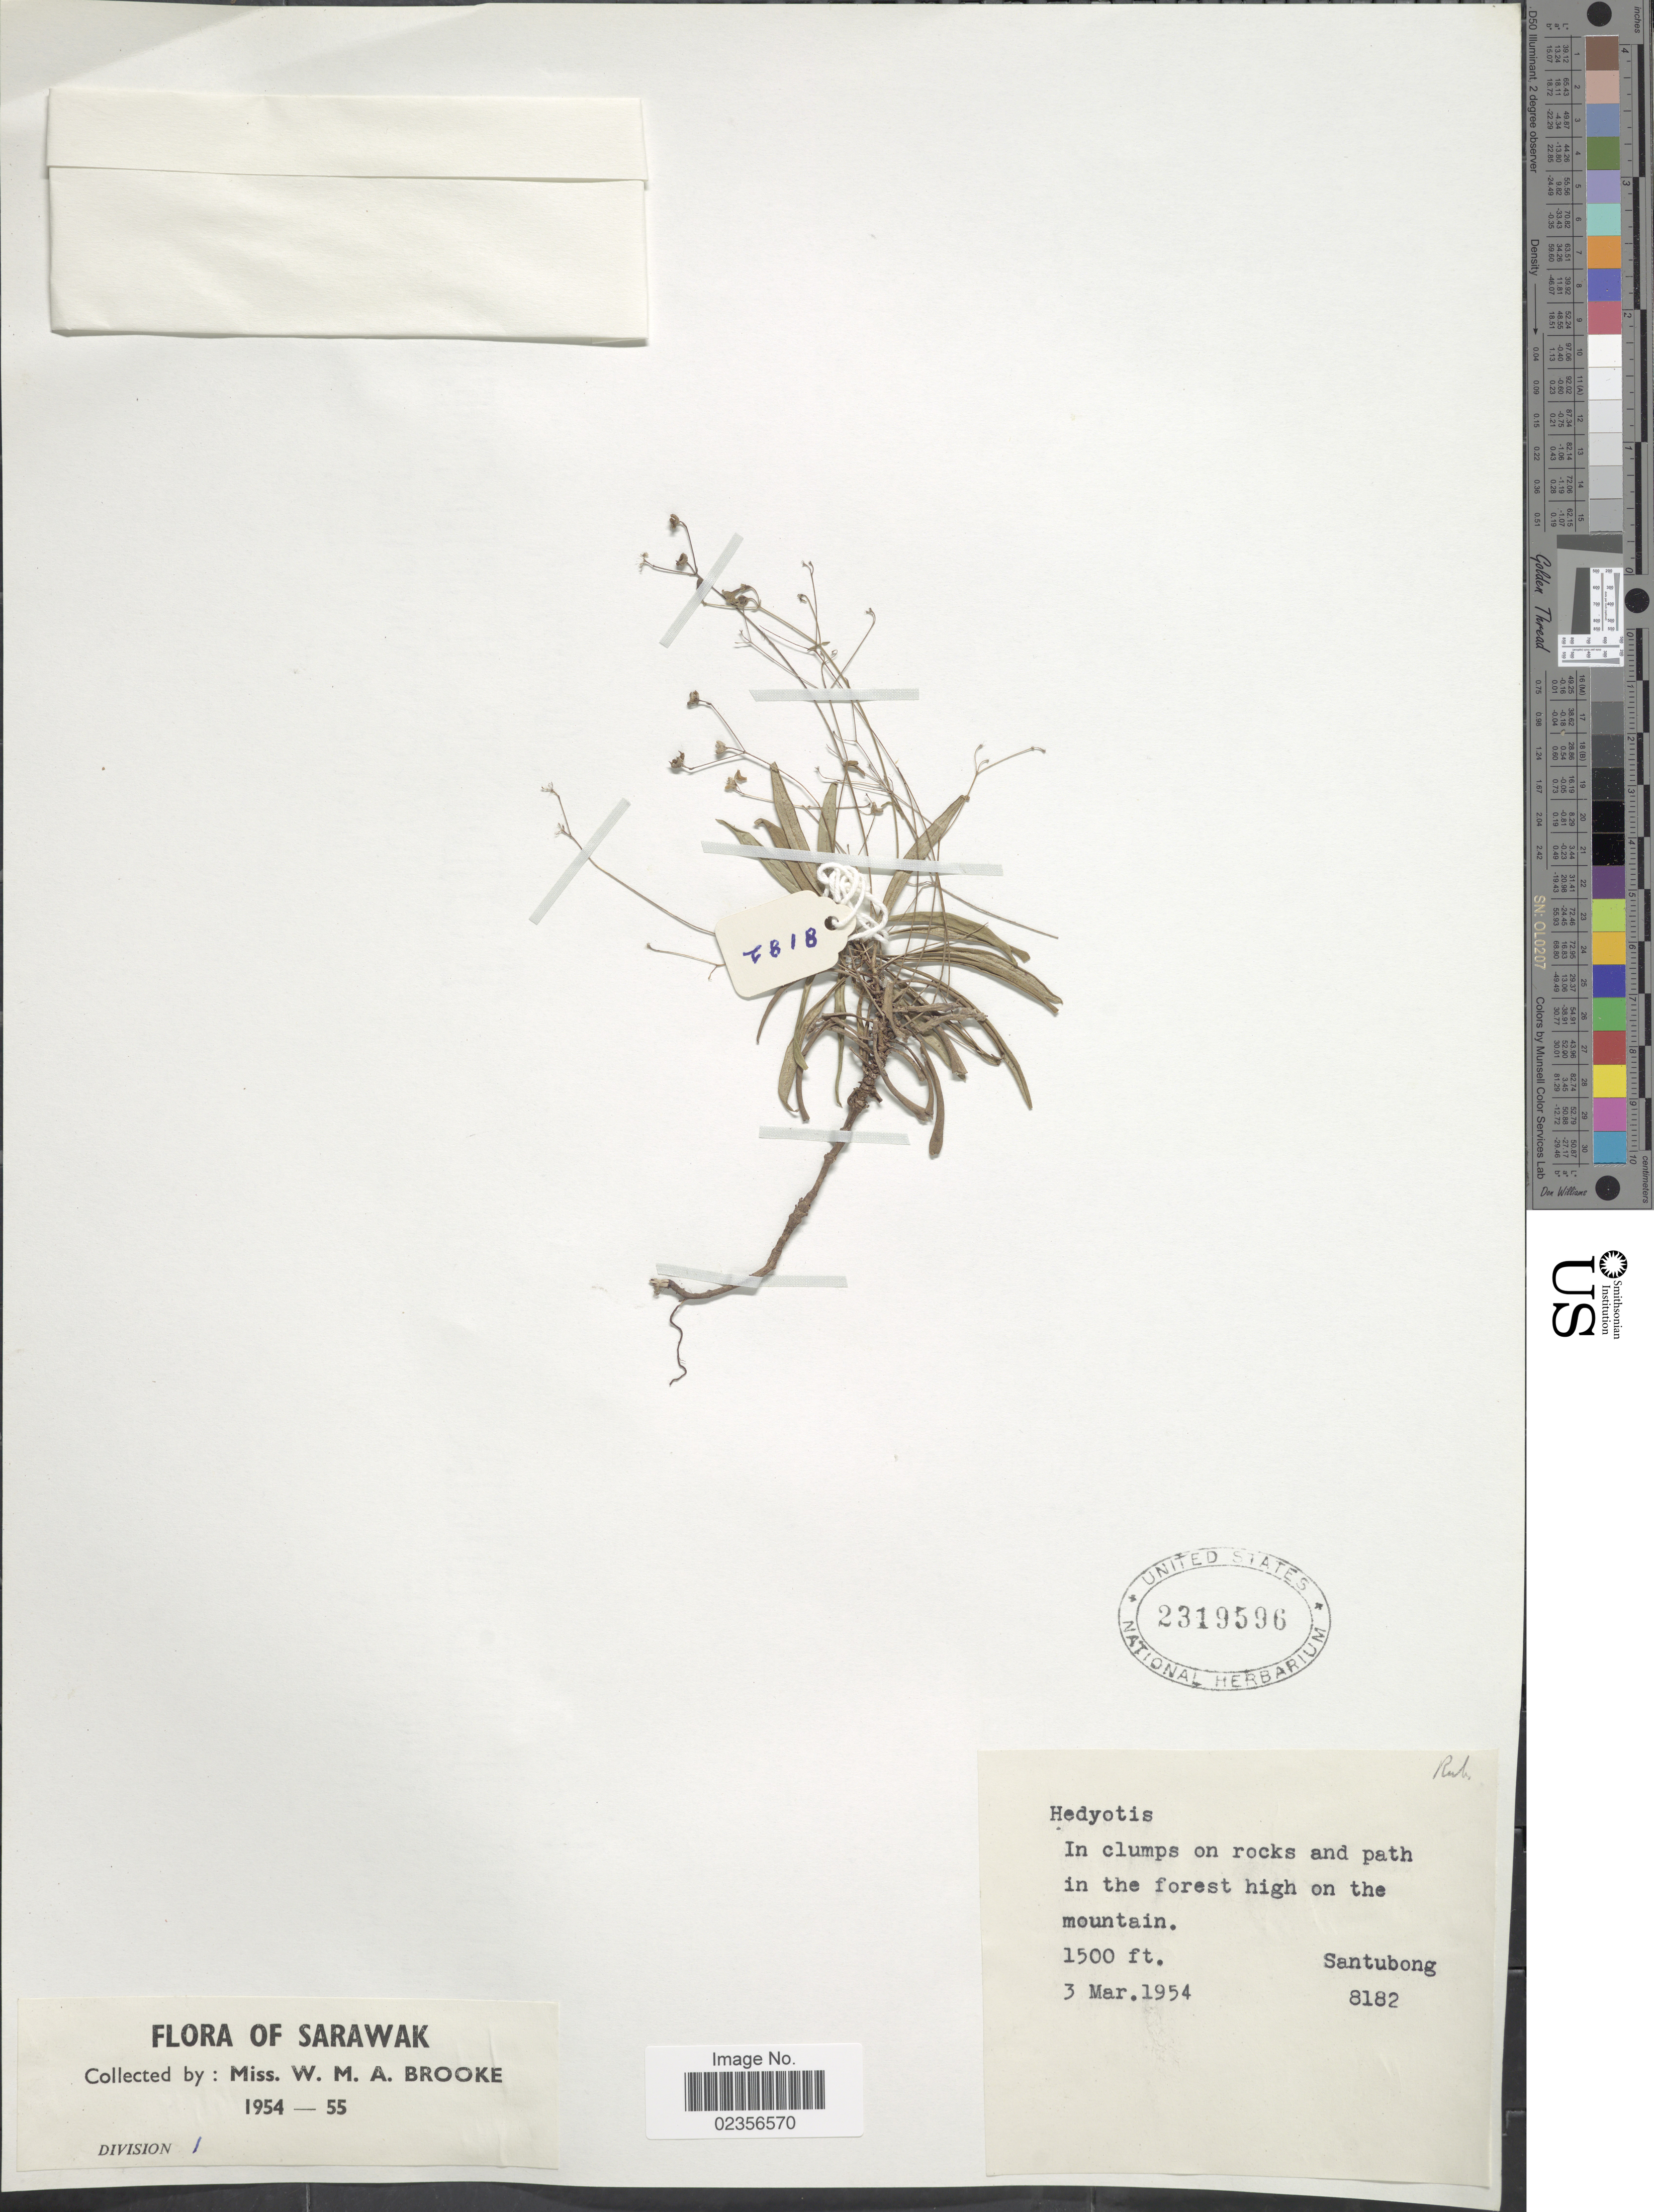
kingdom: Plantae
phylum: Tracheophyta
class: Magnoliopsida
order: Gentianales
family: Rubiaceae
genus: Hedyotis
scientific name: Hedyotis sp.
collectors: W. Brooke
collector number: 8182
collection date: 1954-03-03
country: Malaysia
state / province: Sarawak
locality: Division 1. Santubong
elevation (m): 457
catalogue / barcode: US 2319596